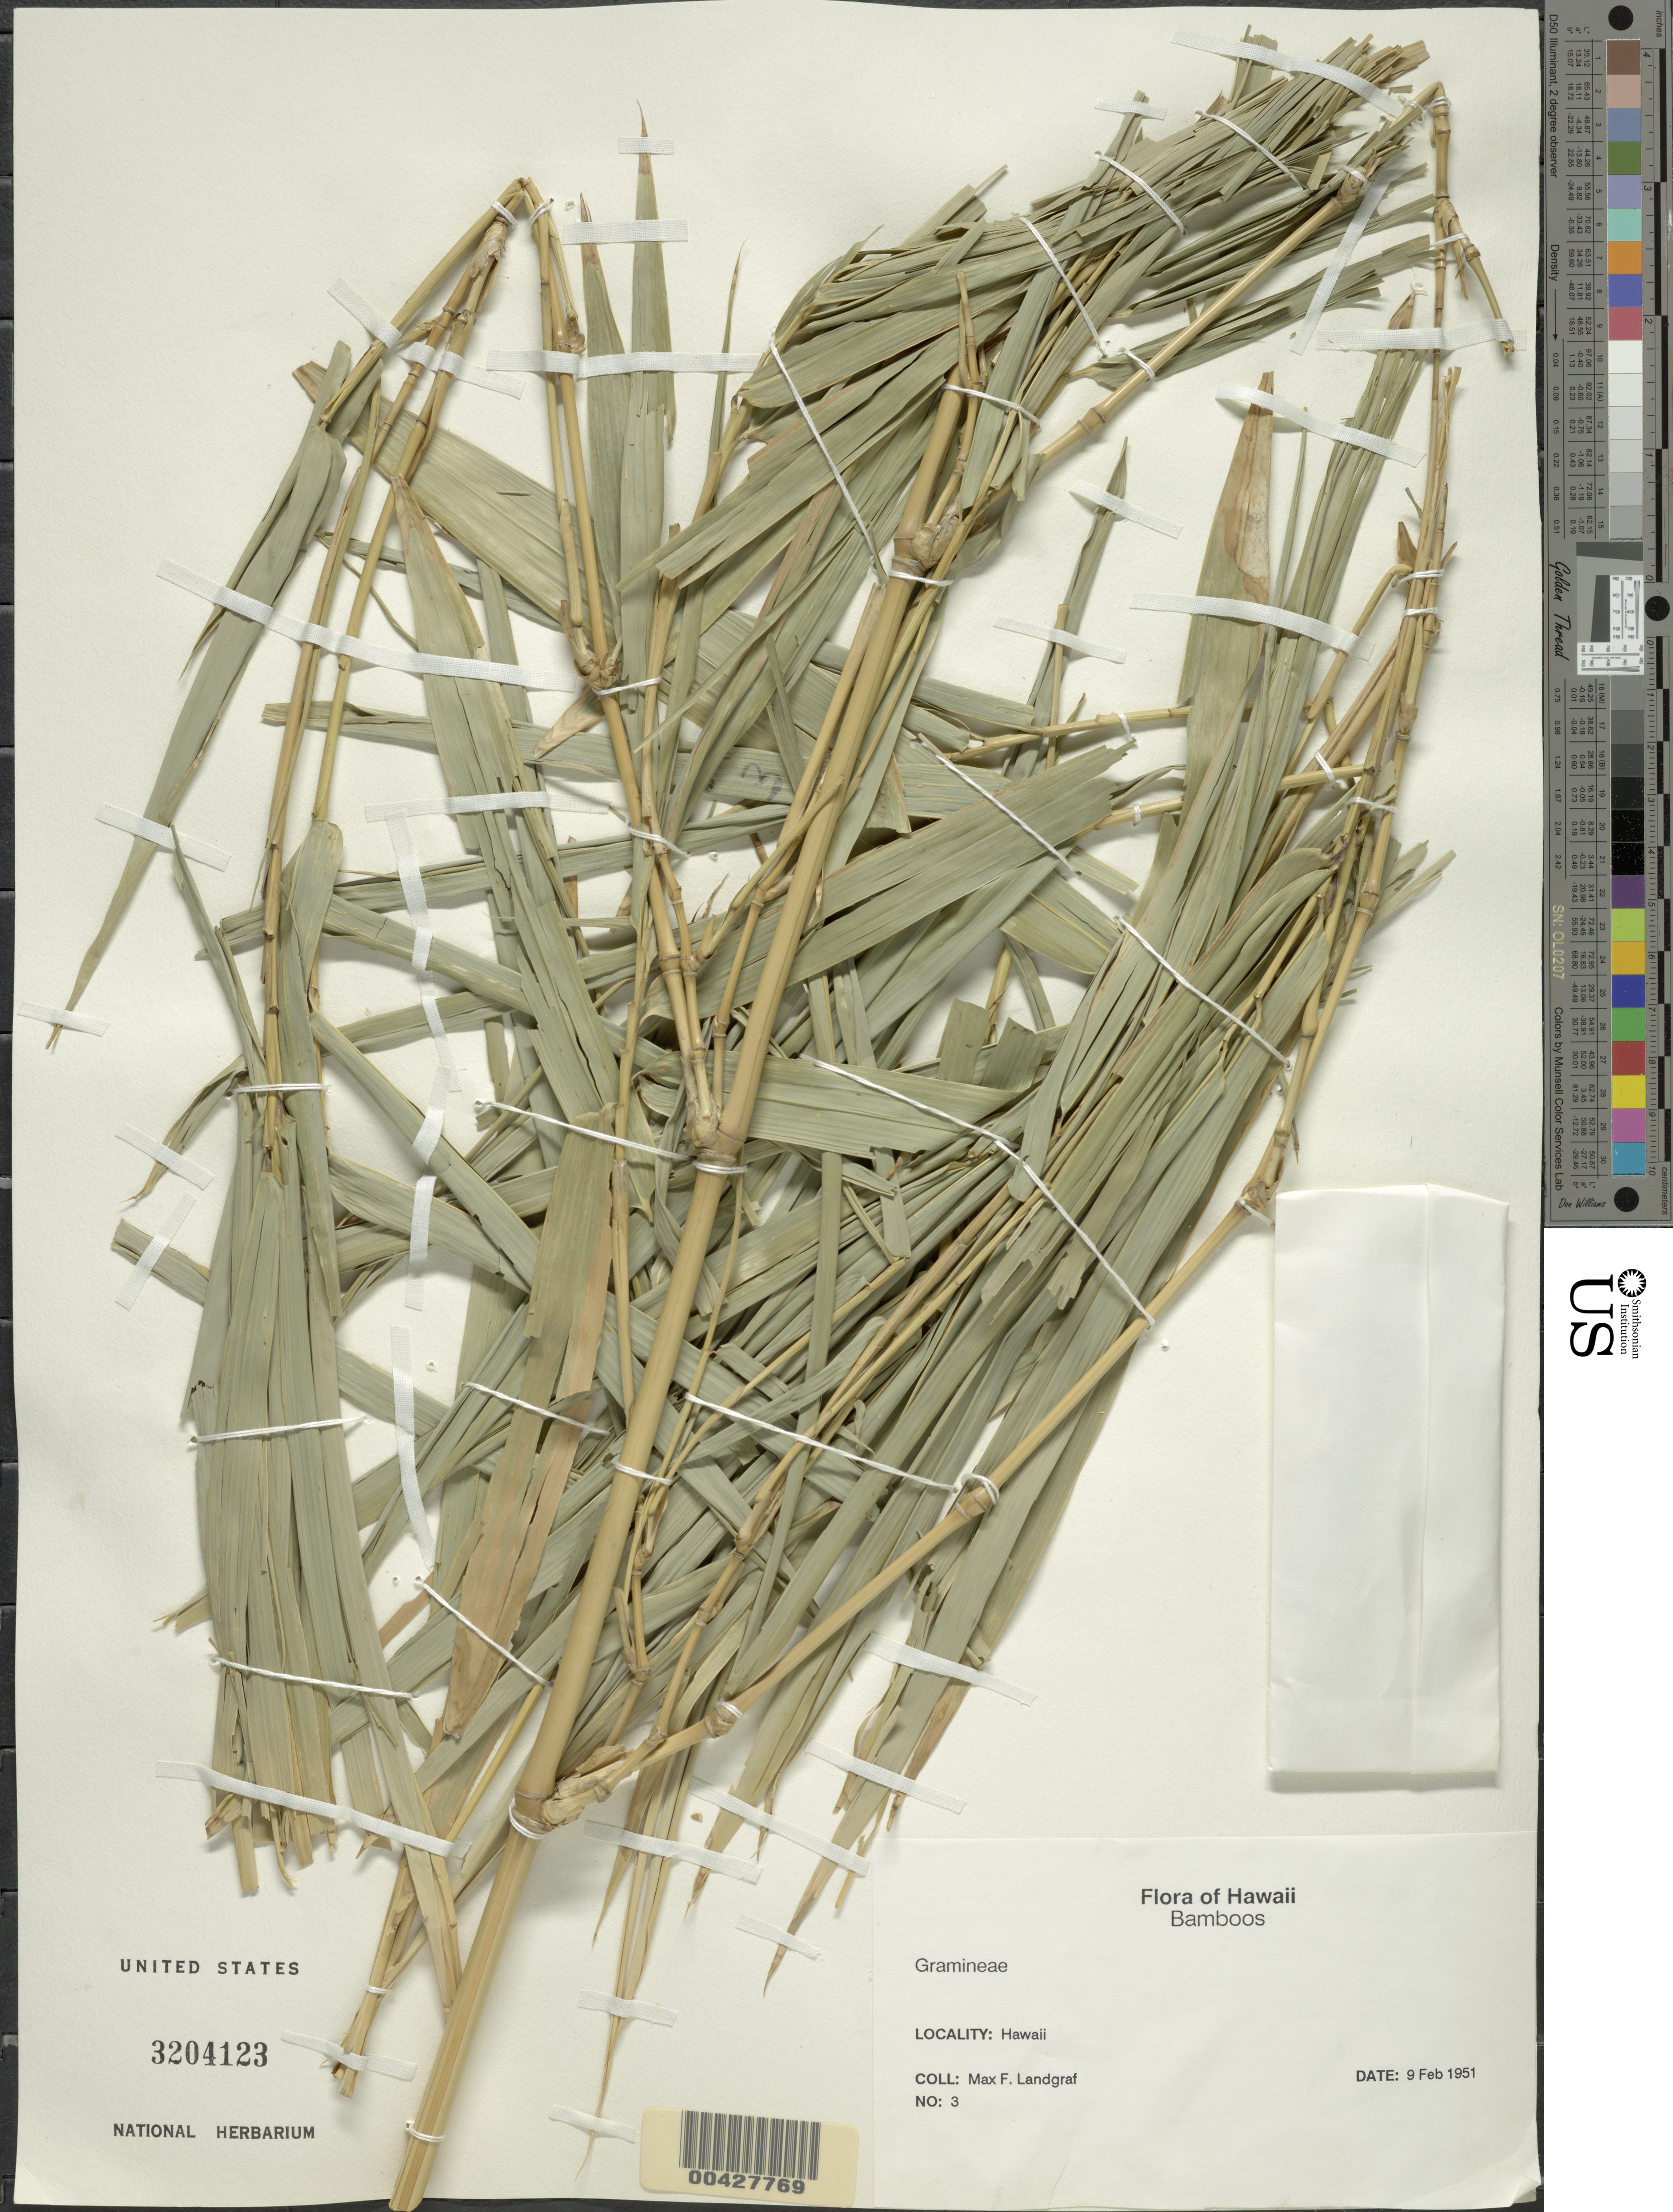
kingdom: Plantae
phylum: Tracheophyta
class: Liliopsida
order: Poales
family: Poaceae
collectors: M. Landgraf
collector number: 3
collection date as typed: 09 Feb 1951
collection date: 1951-02-09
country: United States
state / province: Hawaii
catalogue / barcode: US 3204123